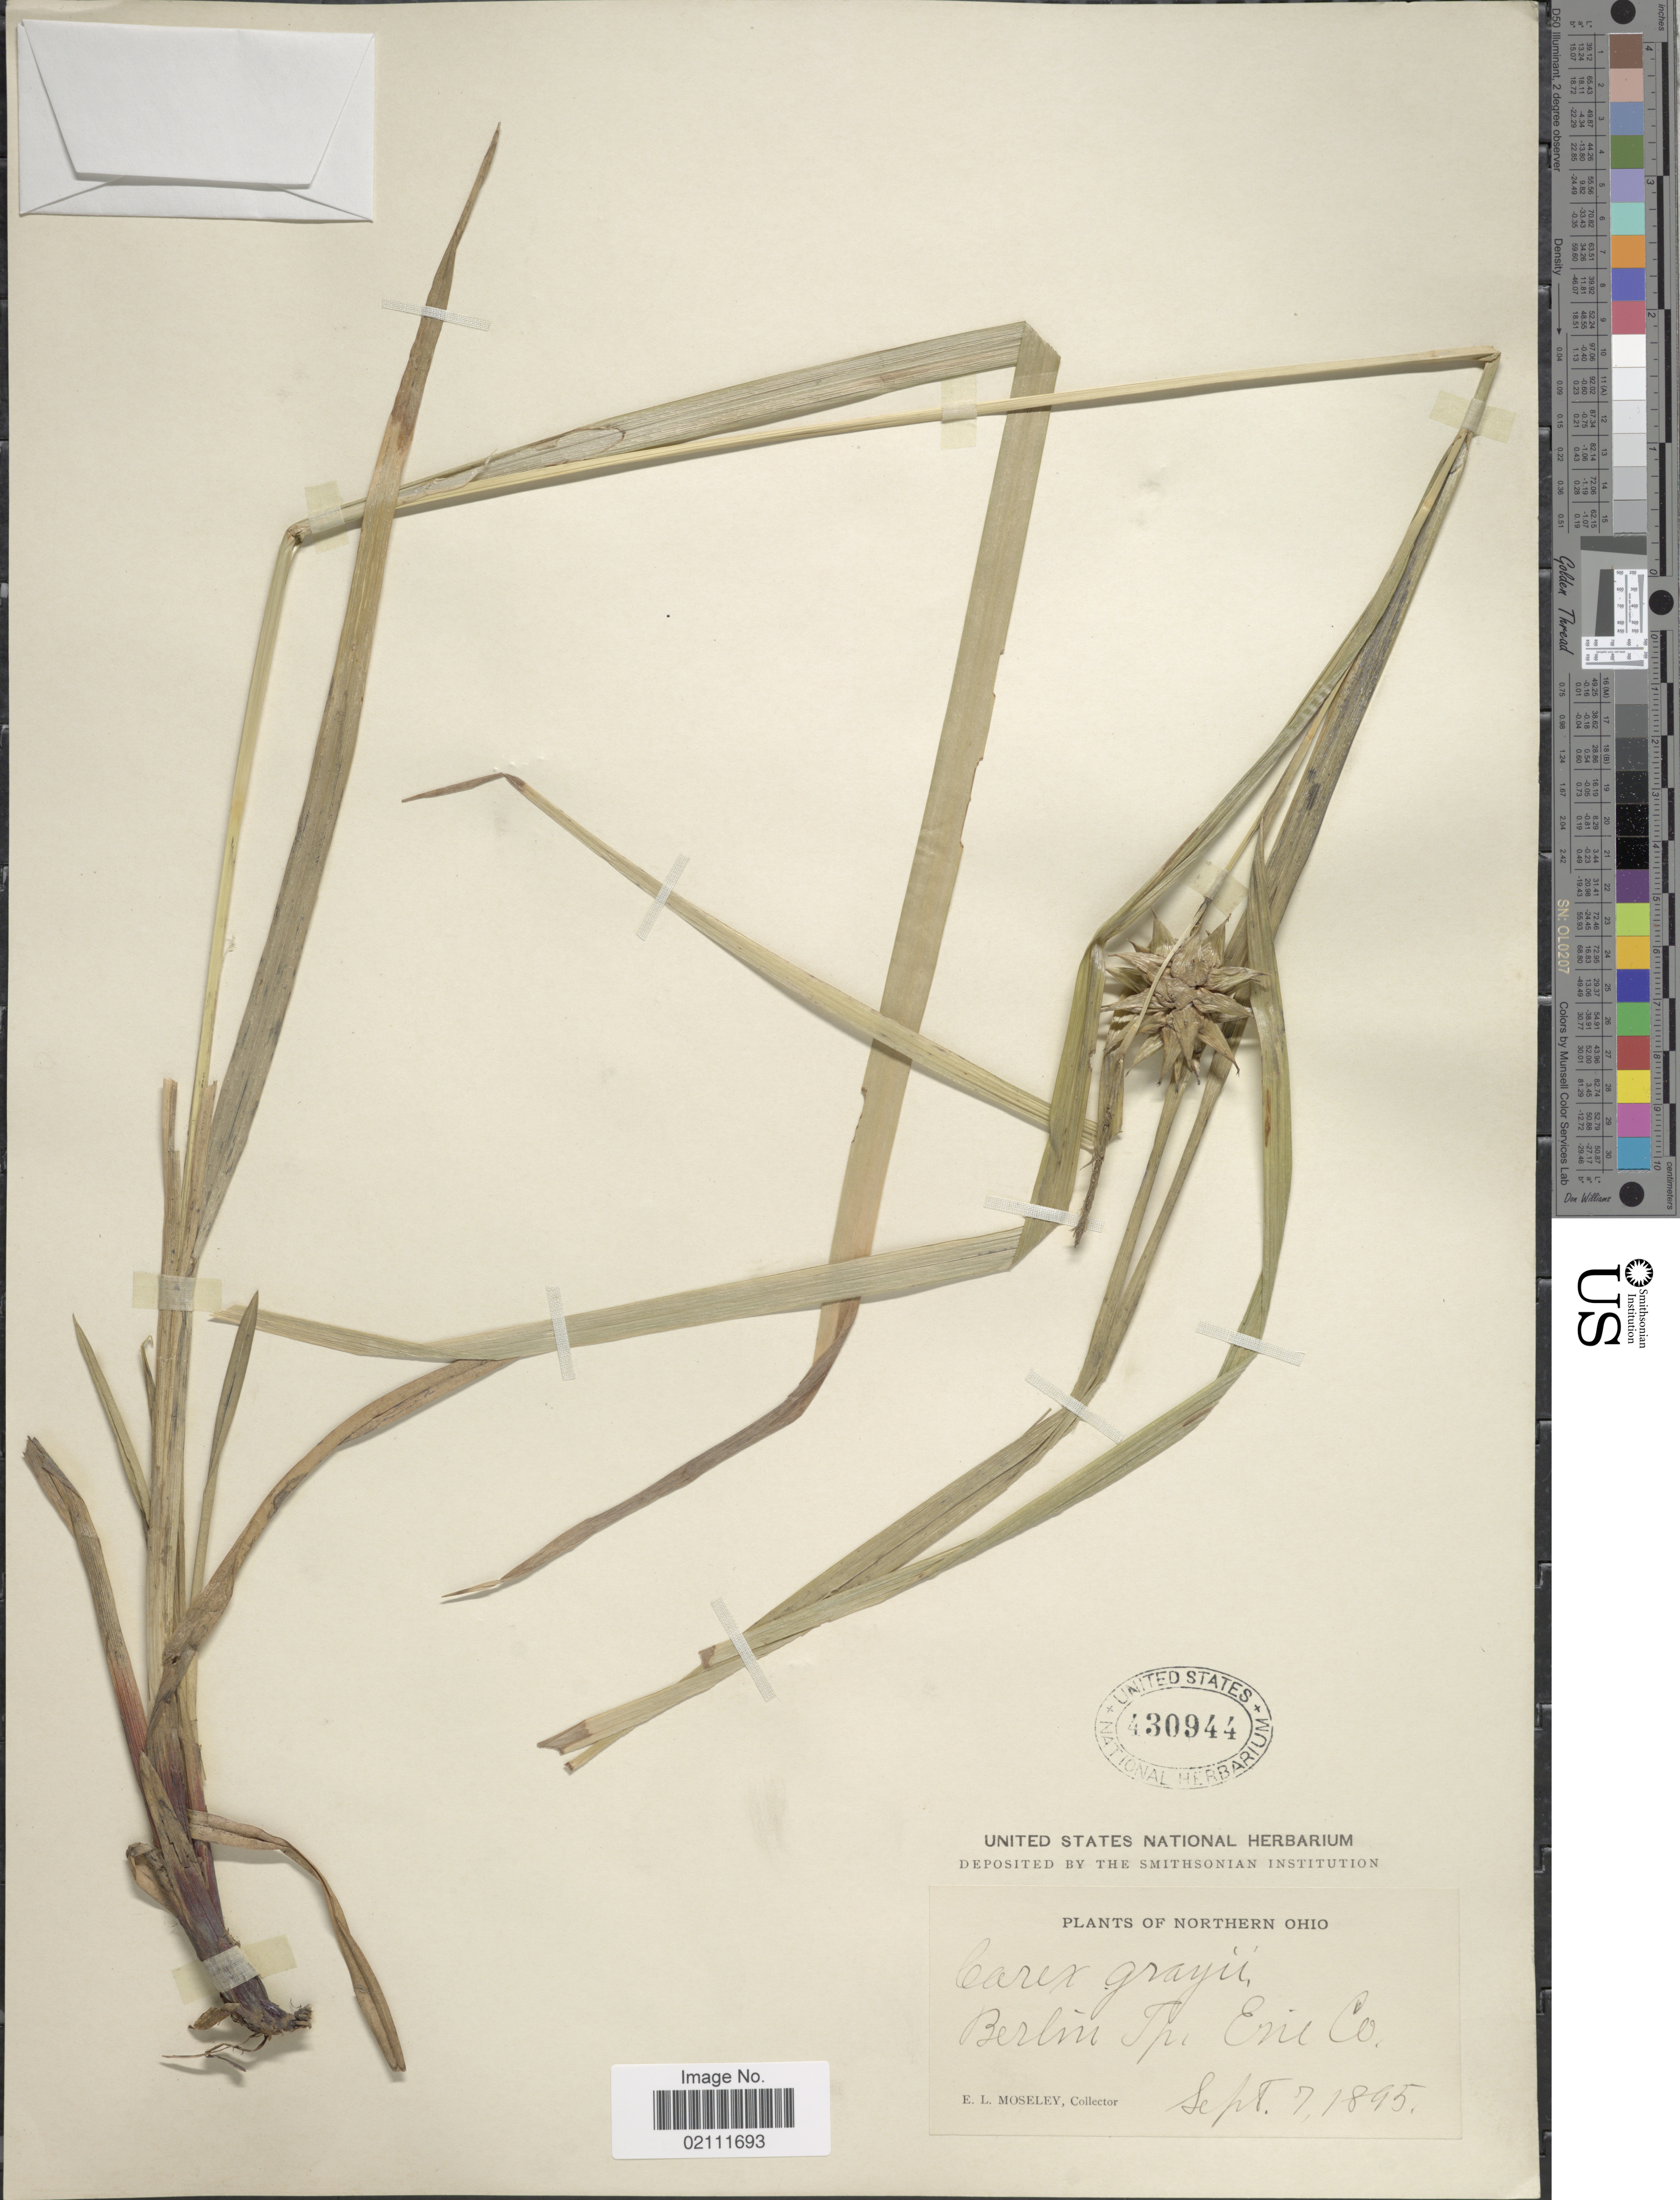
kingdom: Plantae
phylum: Tracheophyta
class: Liliopsida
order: Poales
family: Cyperaceae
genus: Carex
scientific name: Carex grayi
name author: J. Carey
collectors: E. Moseley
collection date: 1895-09-07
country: United States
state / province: Ohio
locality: Northern Ohio, Berlin Tp. Erie Co.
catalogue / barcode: US 430944